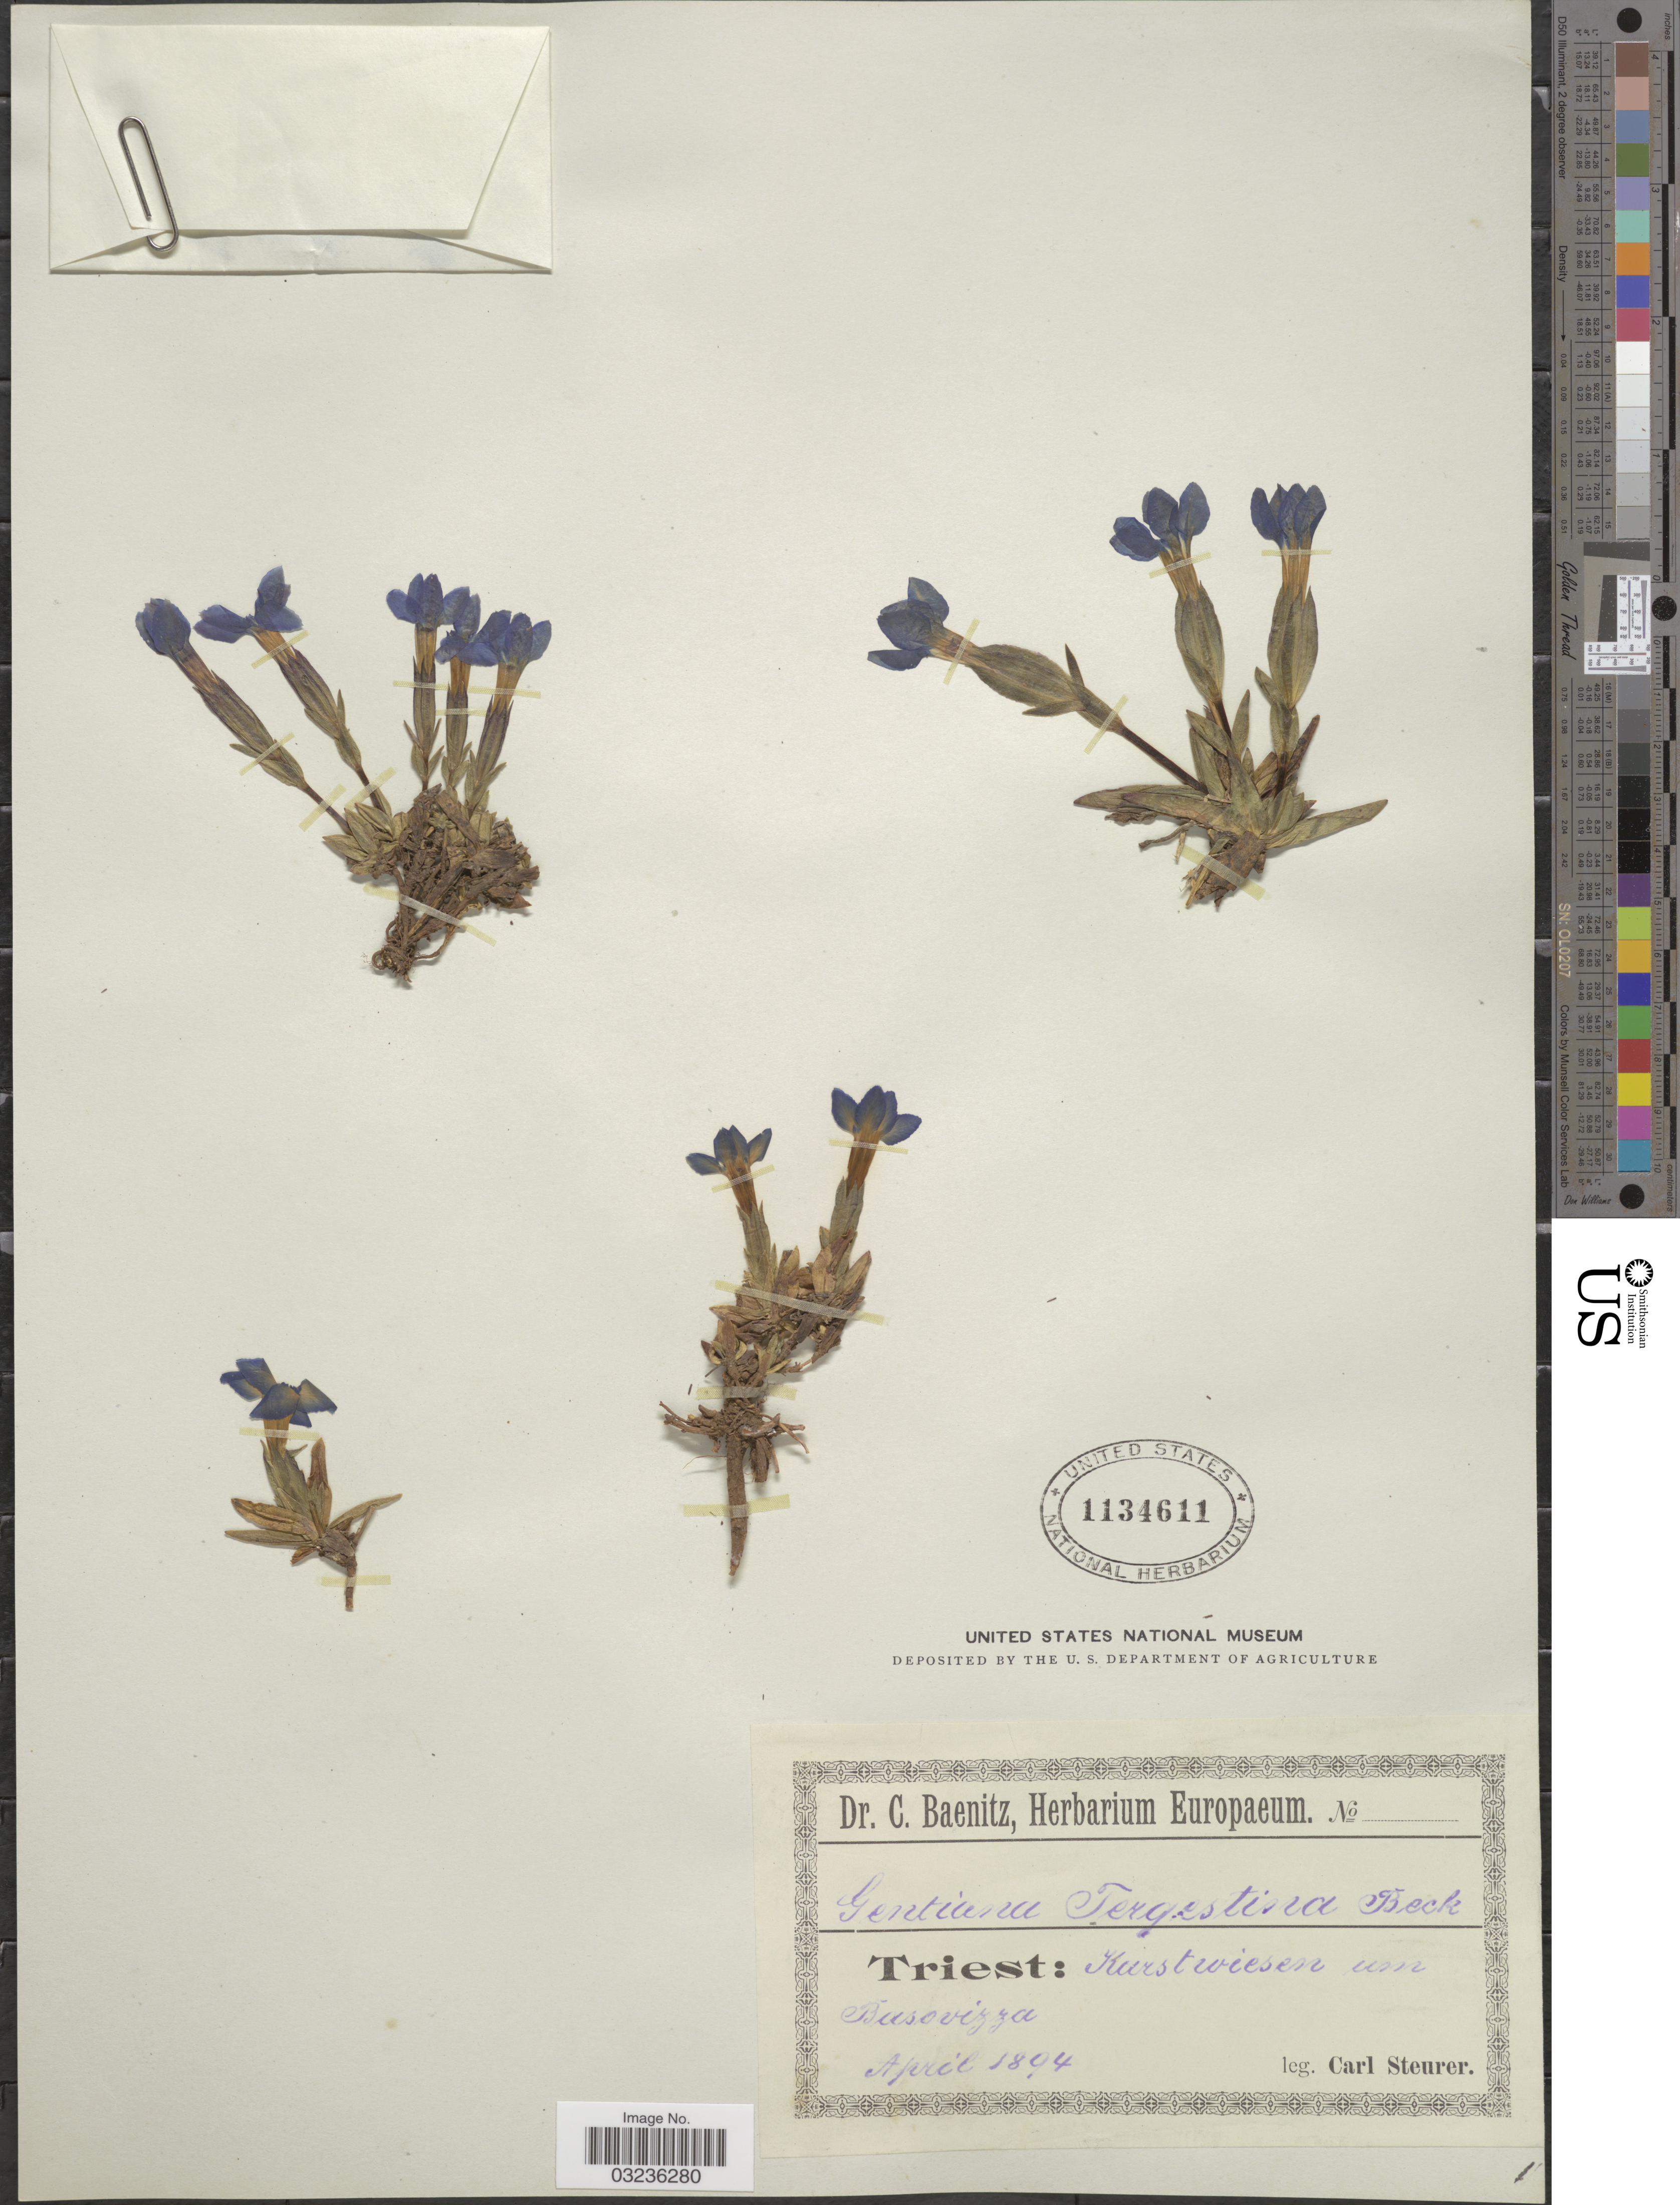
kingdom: Plantae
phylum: Tracheophyta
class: Magnoliopsida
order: Gentianales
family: Gentianaceae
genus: Gentiana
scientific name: Gentiana tergestina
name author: Beck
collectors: C. Steurer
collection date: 1894-04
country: Italy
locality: Triest: Kurstwiesen um Busovizza.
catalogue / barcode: US 1134611